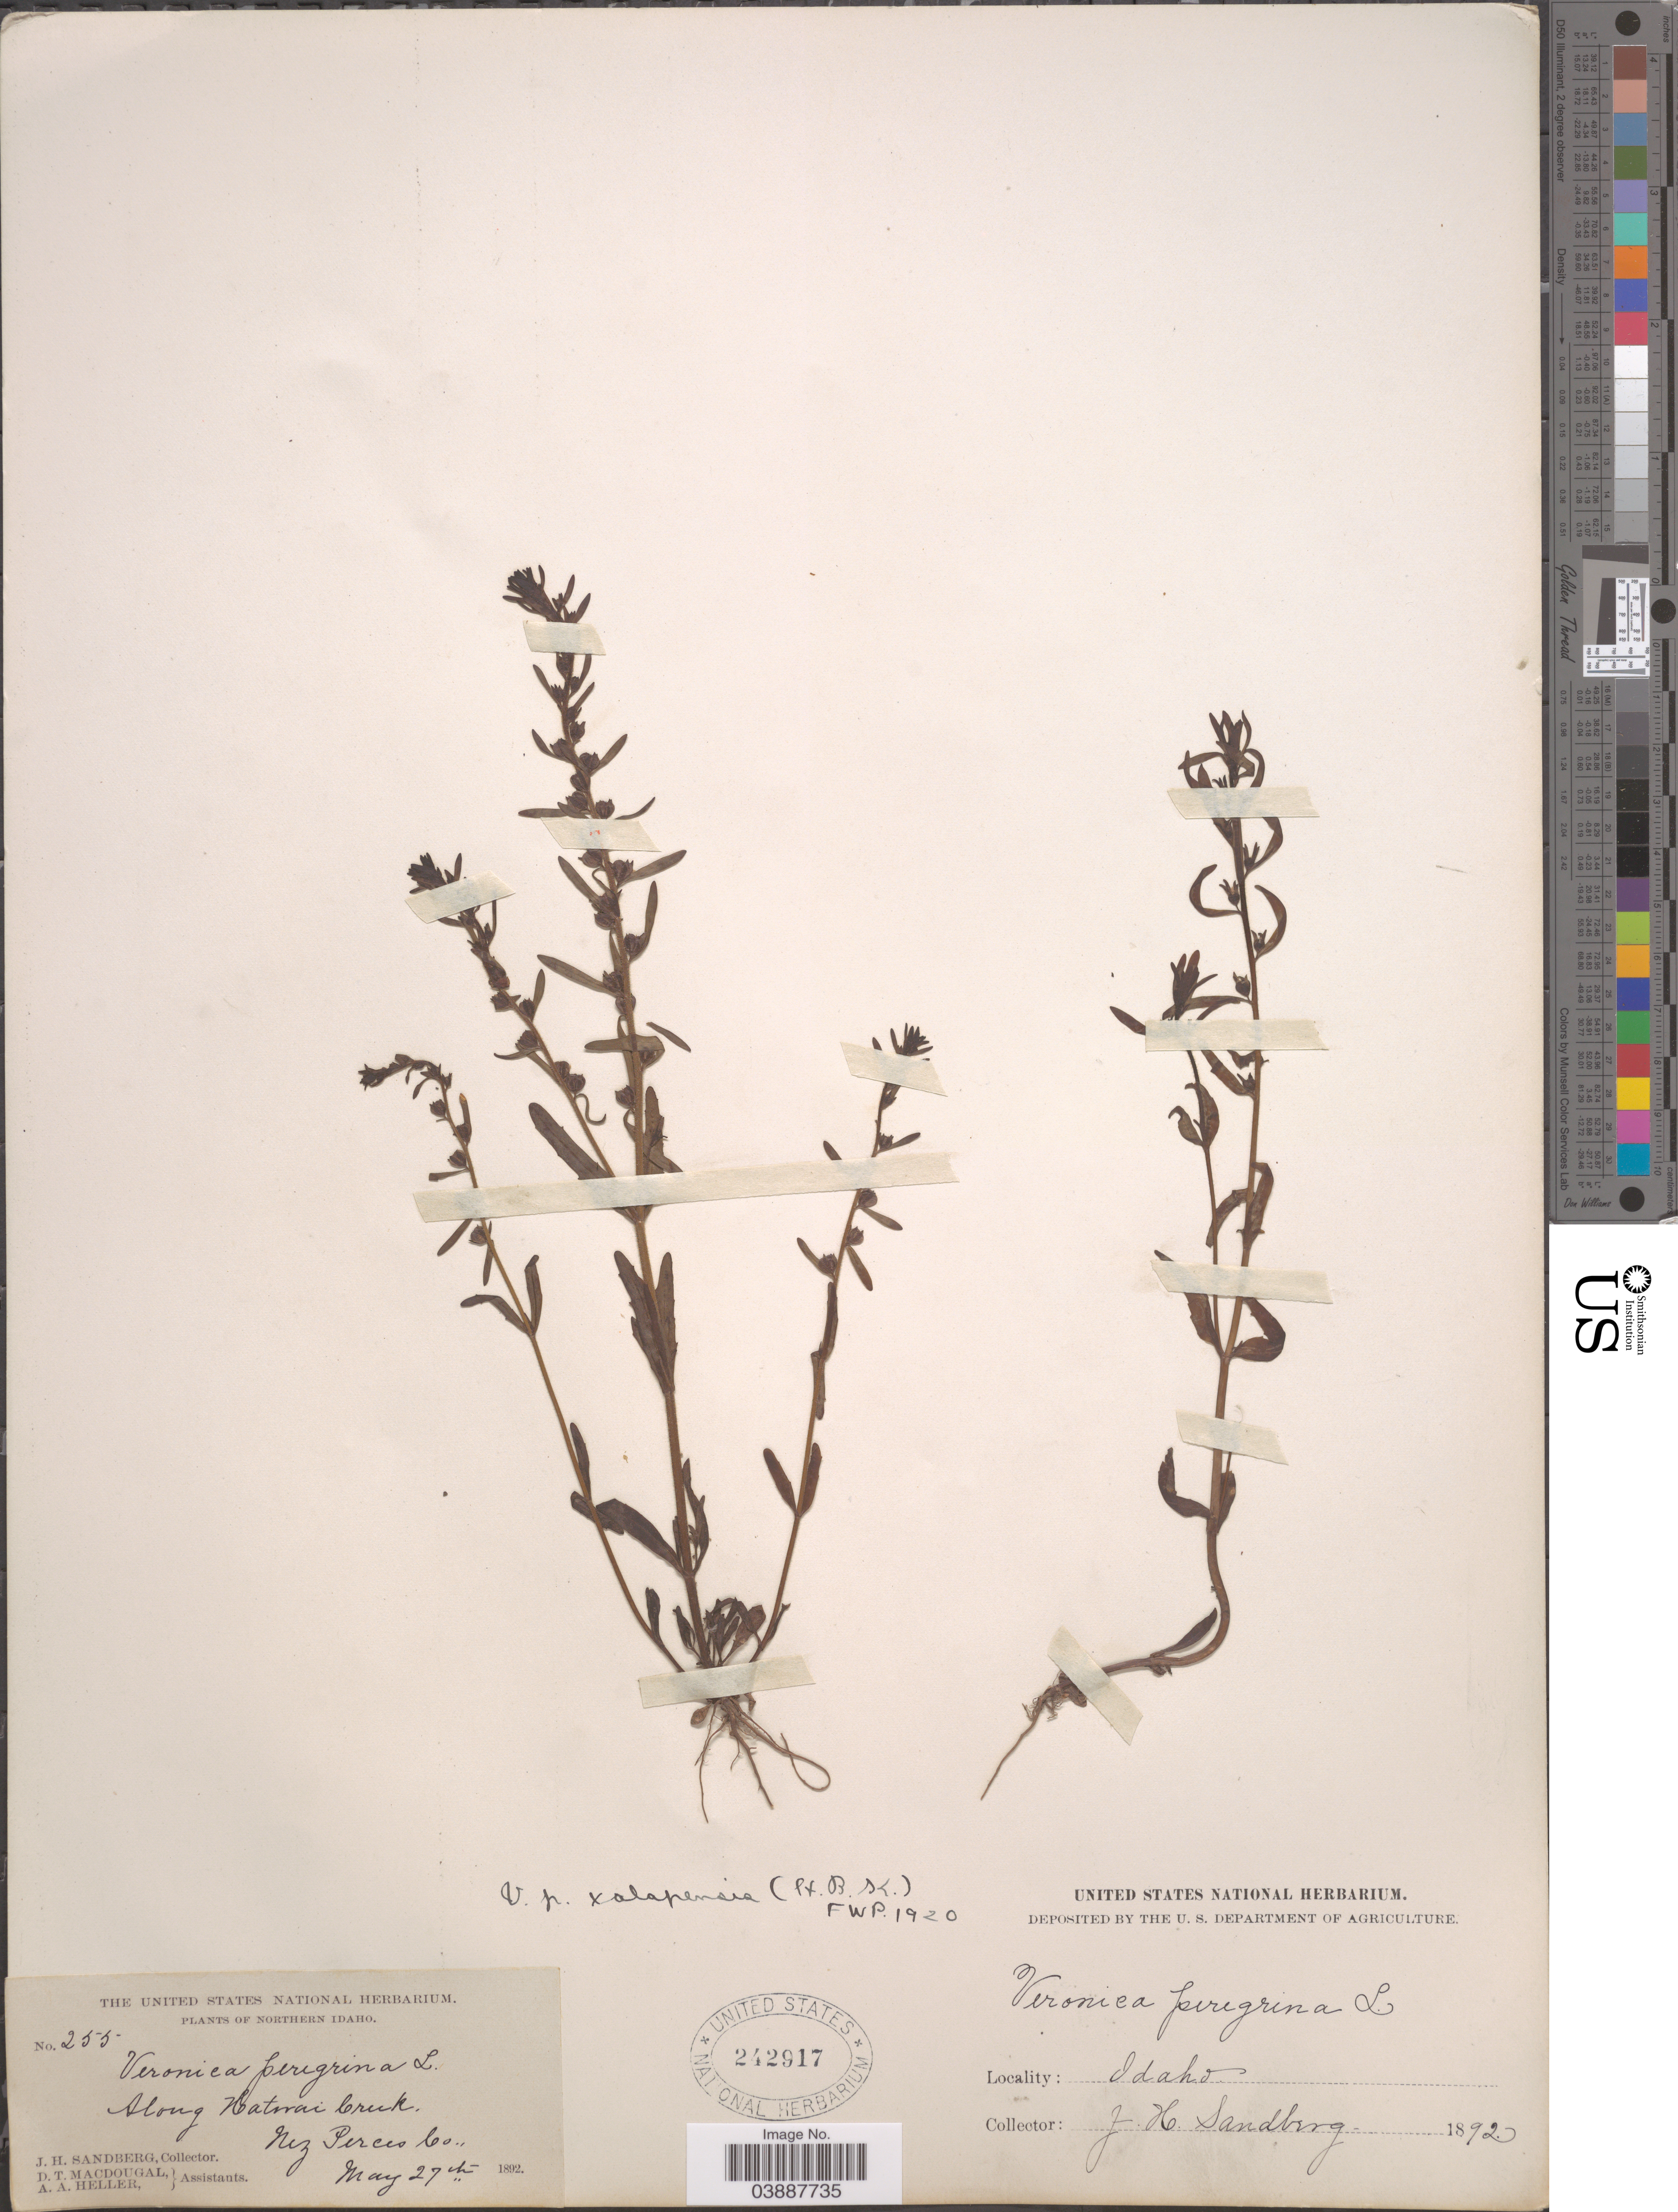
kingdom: Plantae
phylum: Tracheophyta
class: Magnoliopsida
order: Lamiales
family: Plantaginaceae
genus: Veronica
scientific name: Veronica peregrina var. xalapensis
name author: Kunth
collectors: J. H. Sandberg, D. T. MacDougal & A. A. Heller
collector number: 255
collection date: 1892-05-27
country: United States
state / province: Idaho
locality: Northern Idaho. Along Katmai Creek. Nez Perces Co.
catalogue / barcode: US 242917